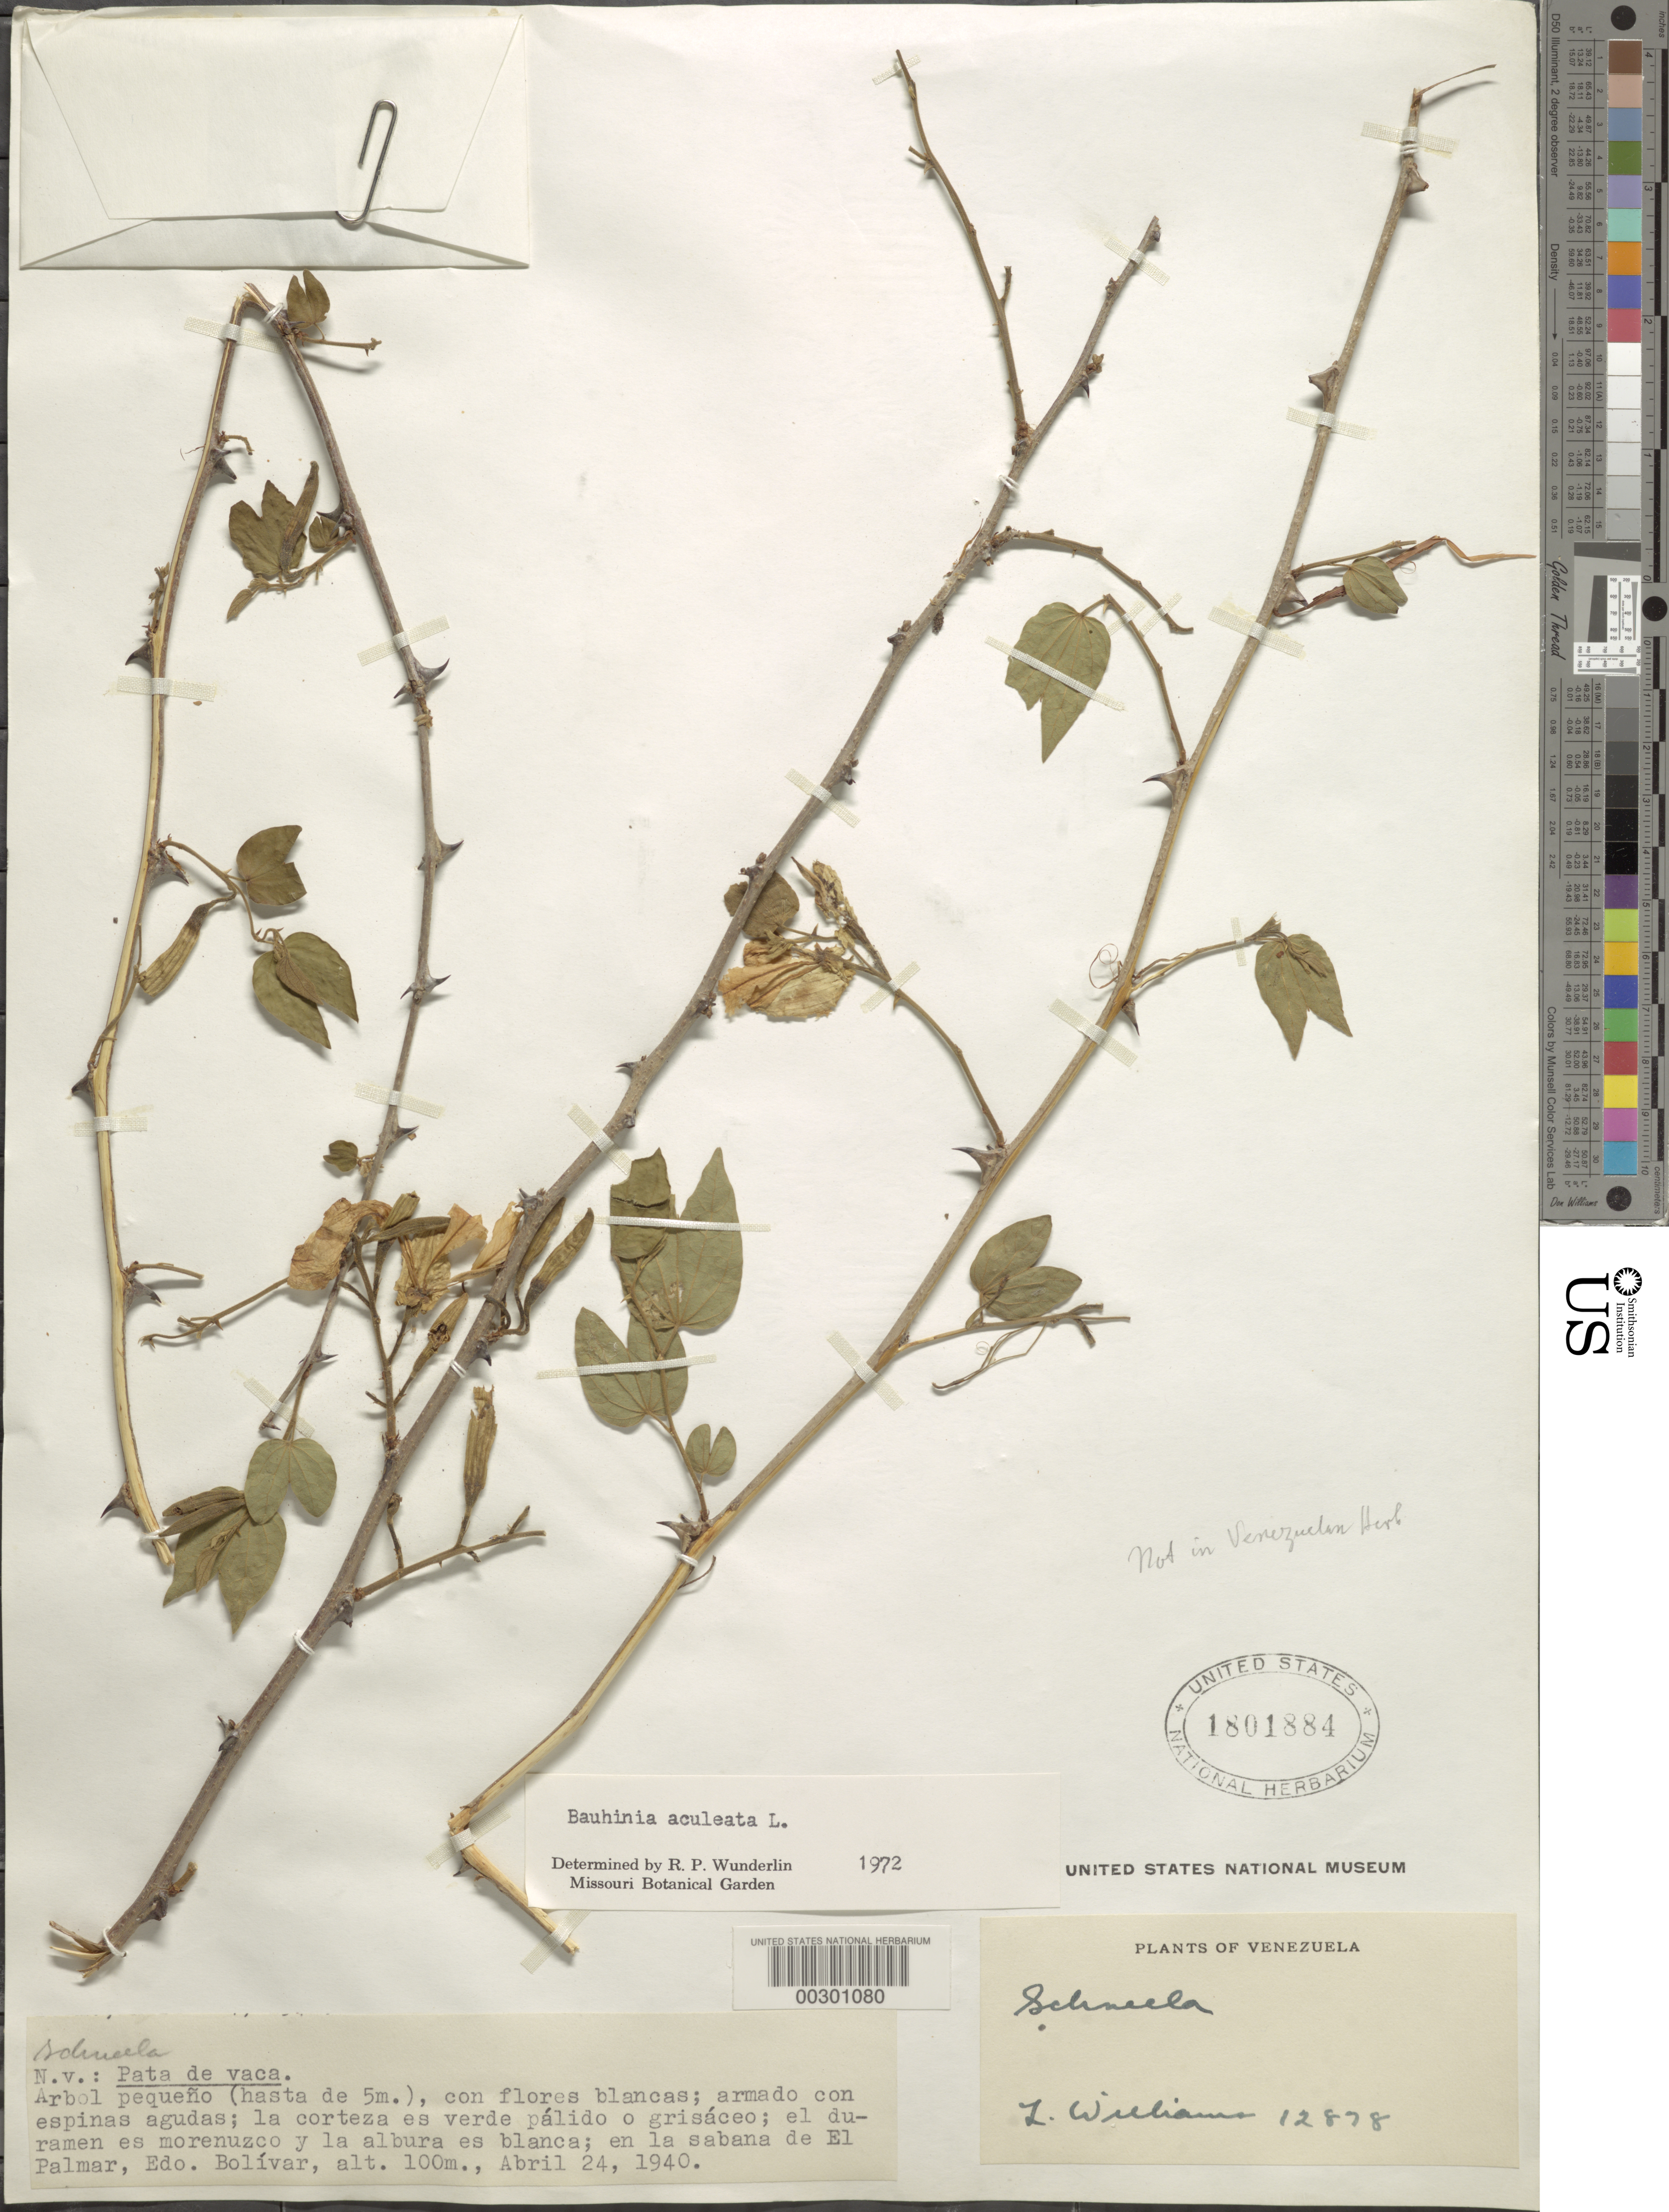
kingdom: Plantae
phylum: Tracheophyta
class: Magnoliopsida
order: Fabales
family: Fabaceae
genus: Bauhinia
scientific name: Bauhinia aculeata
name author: L.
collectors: Ll. Williams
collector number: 12878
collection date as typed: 24 Apr 1940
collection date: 1940-04-24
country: Venezuela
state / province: Bolivar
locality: El palmar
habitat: Savanna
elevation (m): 100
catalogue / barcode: US 1801884